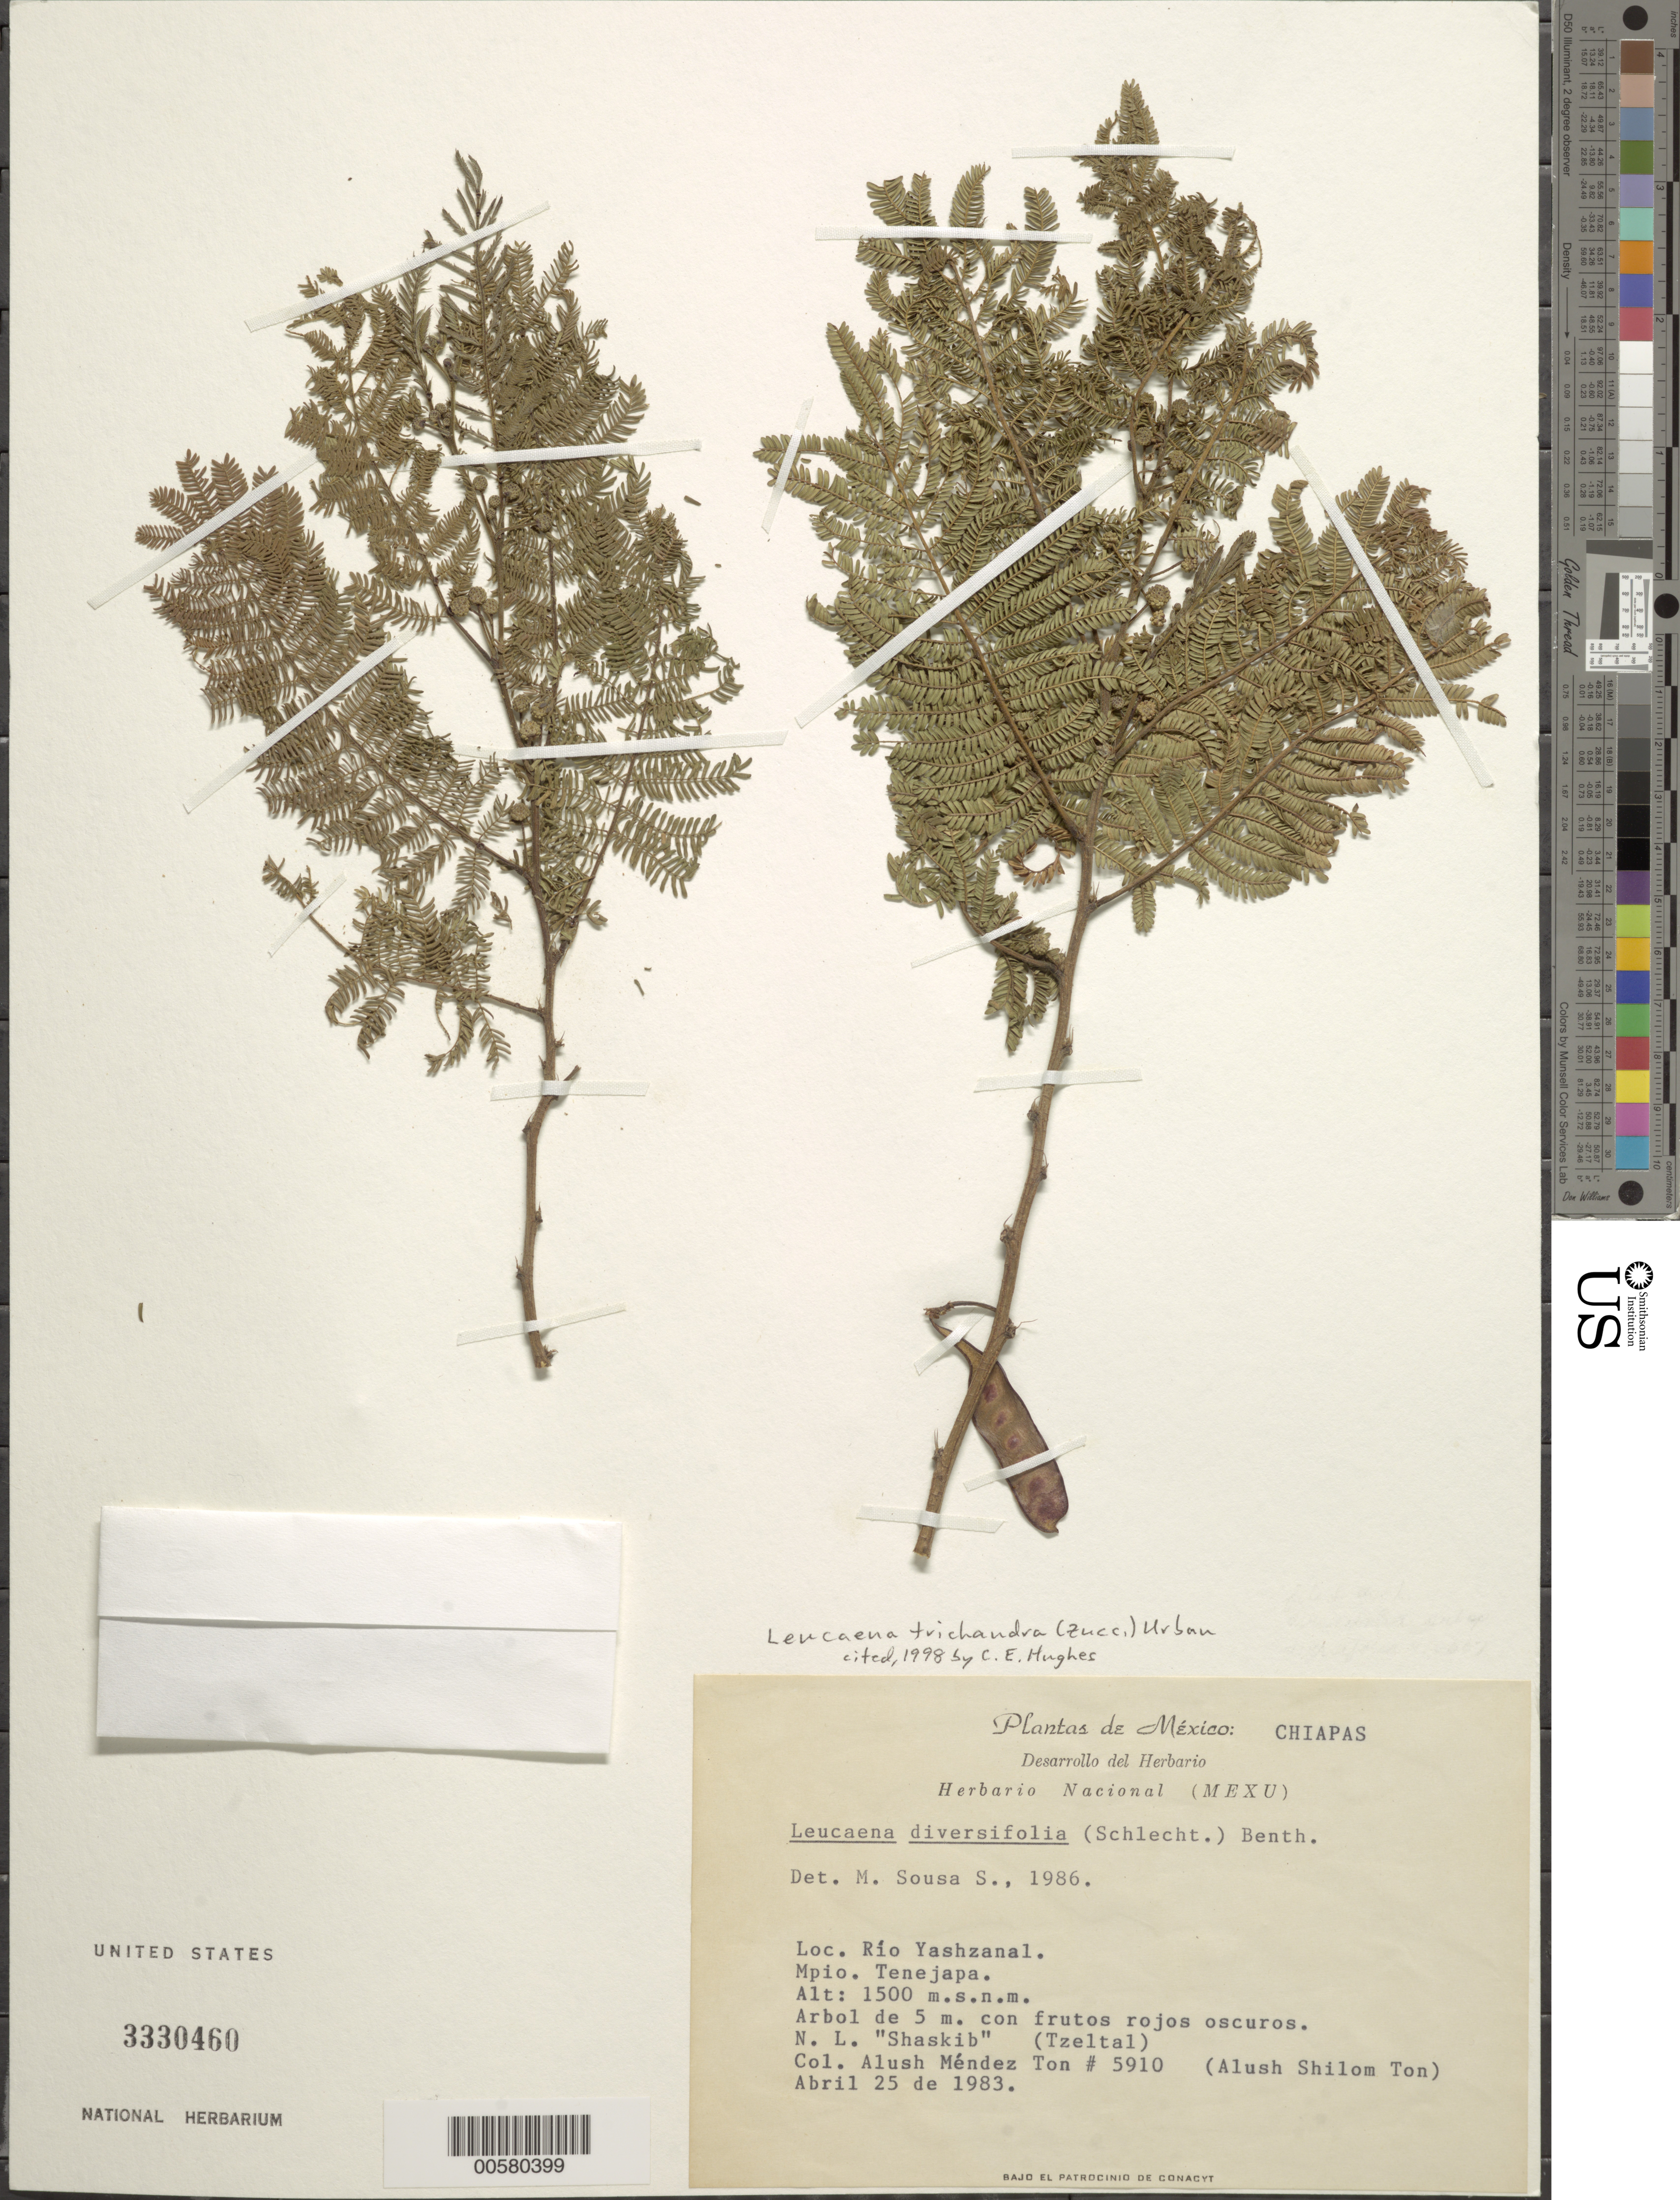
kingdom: Plantae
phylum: Tracheophyta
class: Magnoliopsida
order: Fabales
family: Fabaceae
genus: Leucaena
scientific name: Leucaena trichandra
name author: (Zucc.) Urb.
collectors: A. S. Ton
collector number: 5910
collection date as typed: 25 Apr 1983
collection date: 1983-04-25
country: Mexico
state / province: Chiapas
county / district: Tenejapa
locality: Rio Yashzanal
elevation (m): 1500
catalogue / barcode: US 3330460